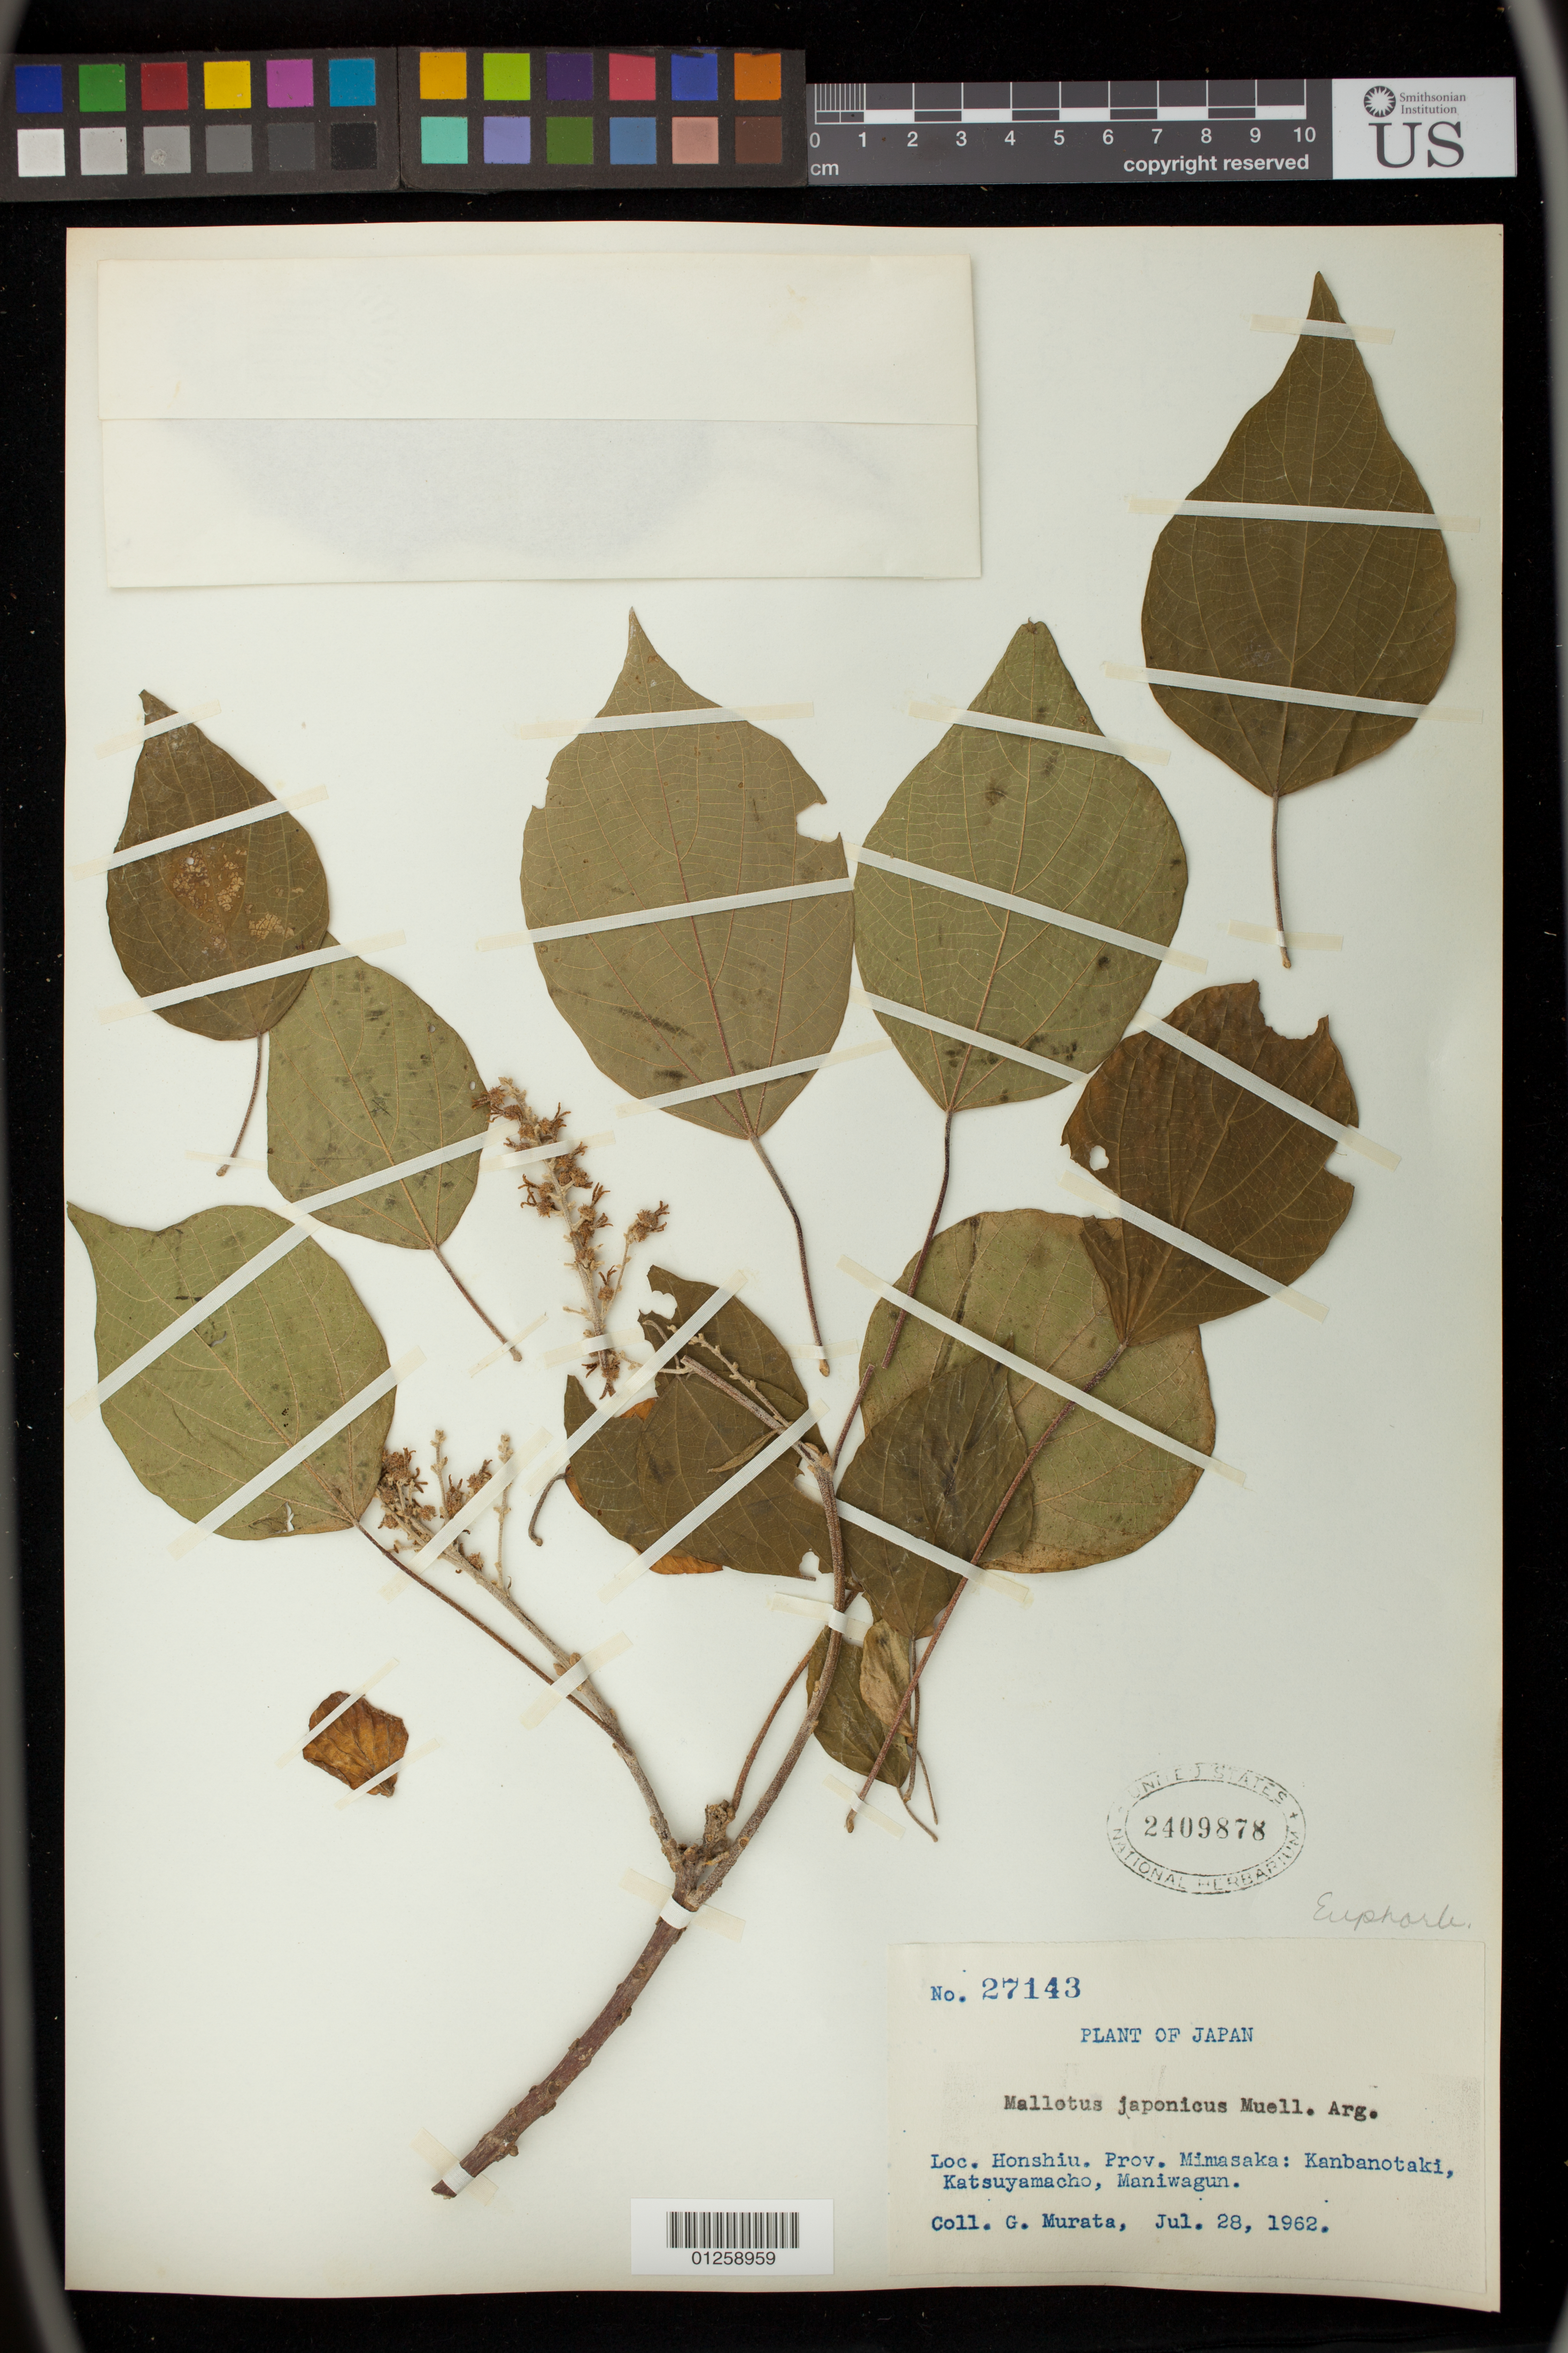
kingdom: Plantae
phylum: Tracheophyta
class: Magnoliopsida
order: Malpighiales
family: Euphorbiaceae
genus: Mallotus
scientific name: Mallotus japonicus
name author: (Spreng.) Müll. Arg.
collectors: G. Murata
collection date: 1962-07-28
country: Japan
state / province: Okayama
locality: Honshiu. Prov. Mimasaka: Kanbanotaki, Katsuyamacho, Maniwagun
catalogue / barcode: US 2409878